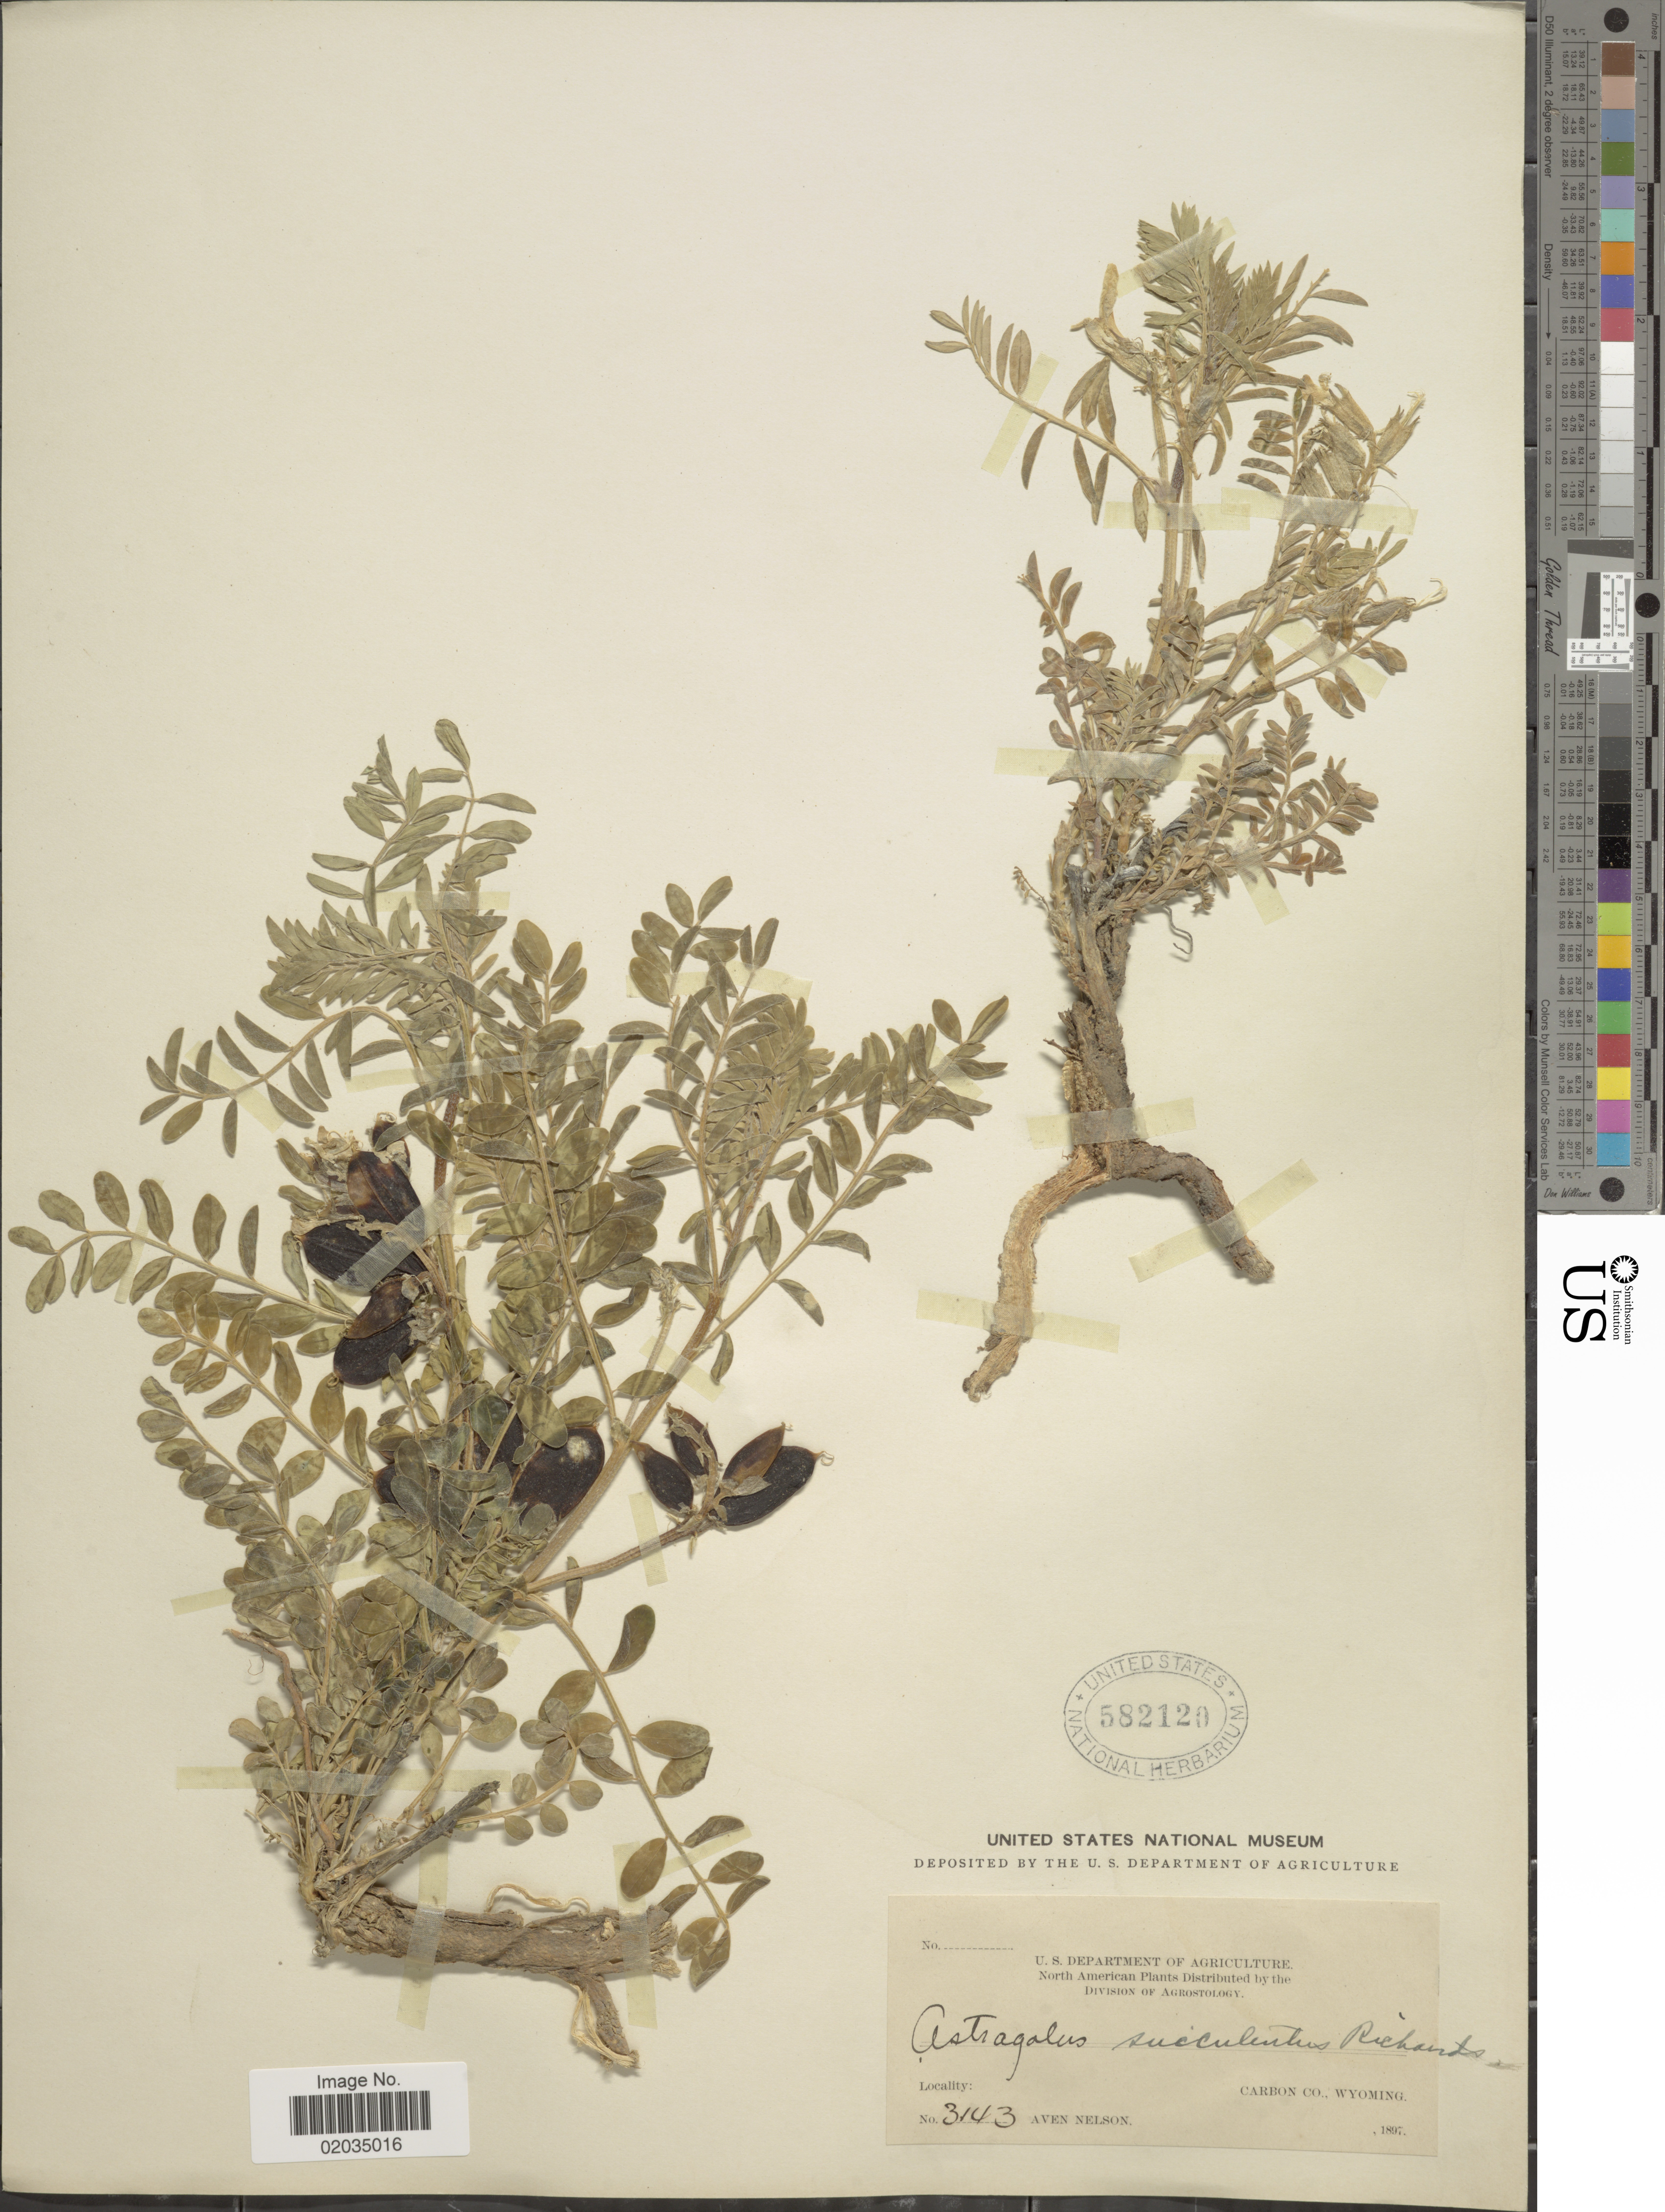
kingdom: Plantae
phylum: Tracheophyta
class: Magnoliopsida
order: Fabales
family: Fabaceae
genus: Astragalus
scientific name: Astragalus succulentus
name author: Richardson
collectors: A. Nelson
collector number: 3143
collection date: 1897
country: United States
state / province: Wyoming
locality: Carbon Co.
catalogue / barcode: US 582120